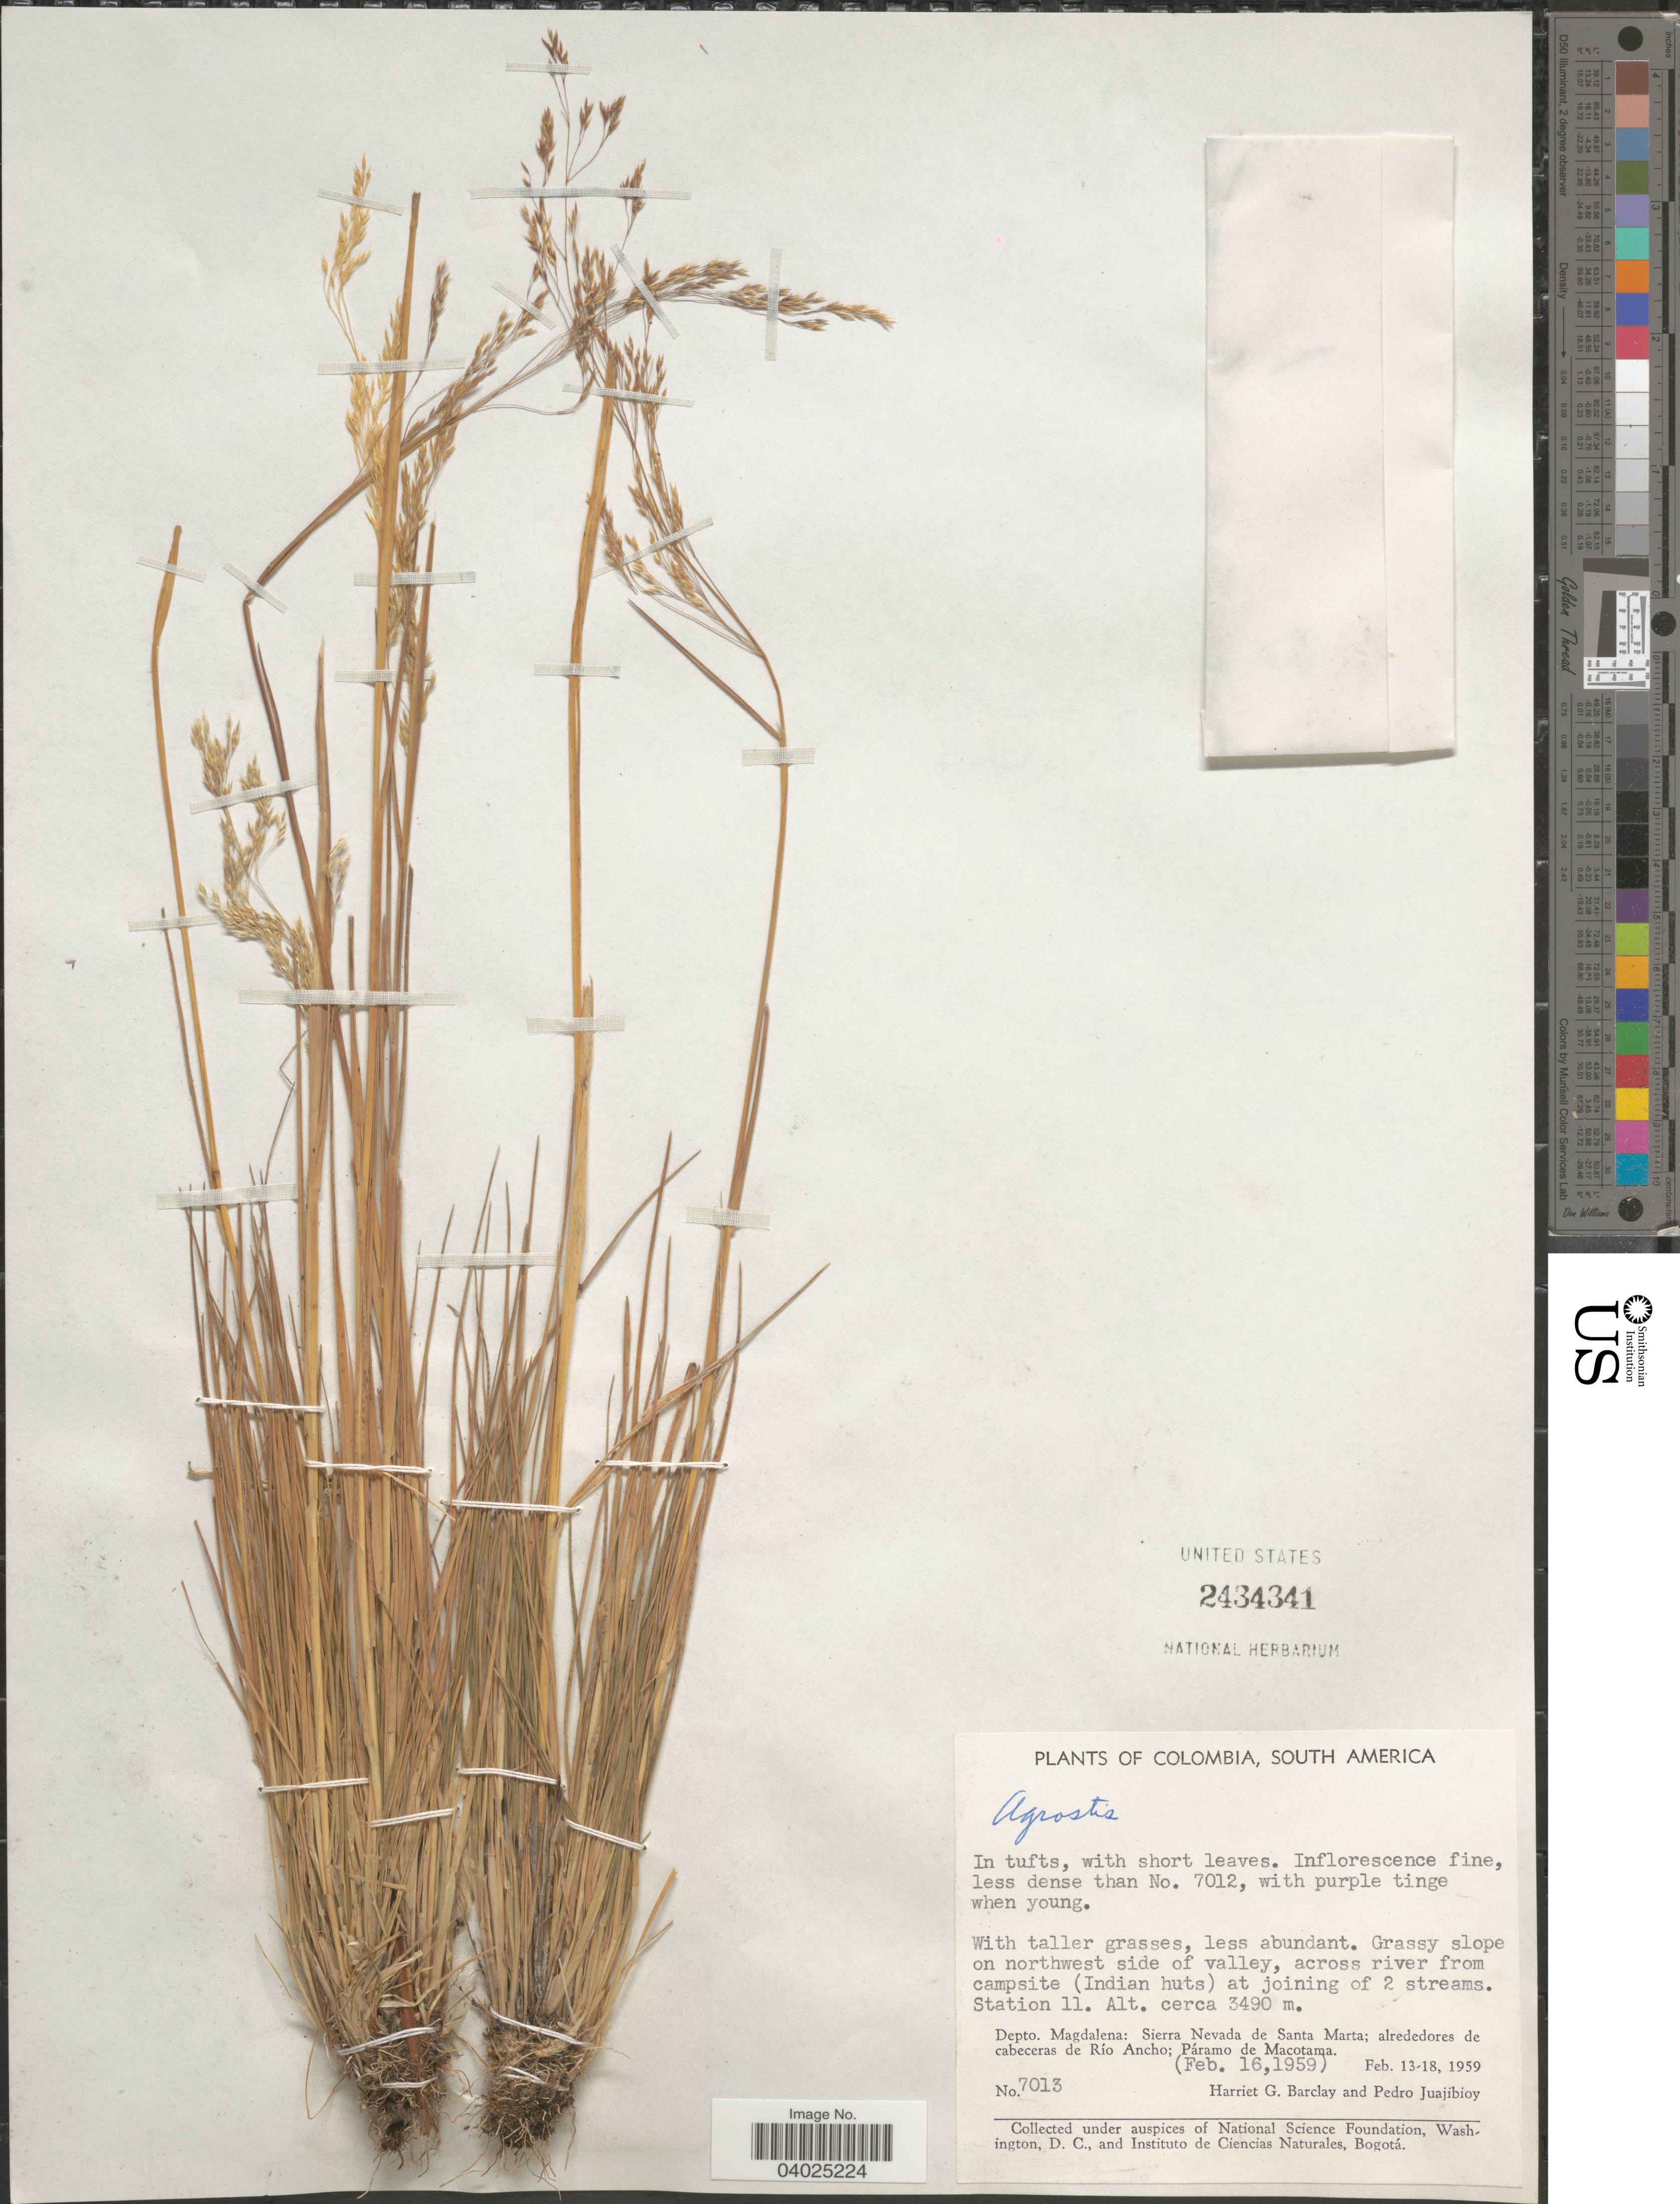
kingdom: Plantae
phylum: Tracheophyta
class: Liliopsida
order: Poales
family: Poaceae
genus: Agrostis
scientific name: Agrostis sp.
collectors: H. G. Barclay & P. Juajibioy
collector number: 7013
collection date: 1959-02-16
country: Colombia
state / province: Magdalena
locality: Grassy slope on northwest side of valley, across river from campsite (Indian huts) at joining of 2 streams. Station 11. Depto. Magdalena: Sierra Nevada de Santa Marta; alrededores de cabeceras de Río Ancho; Páramo de Macotama.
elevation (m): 3490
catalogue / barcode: US 2434341